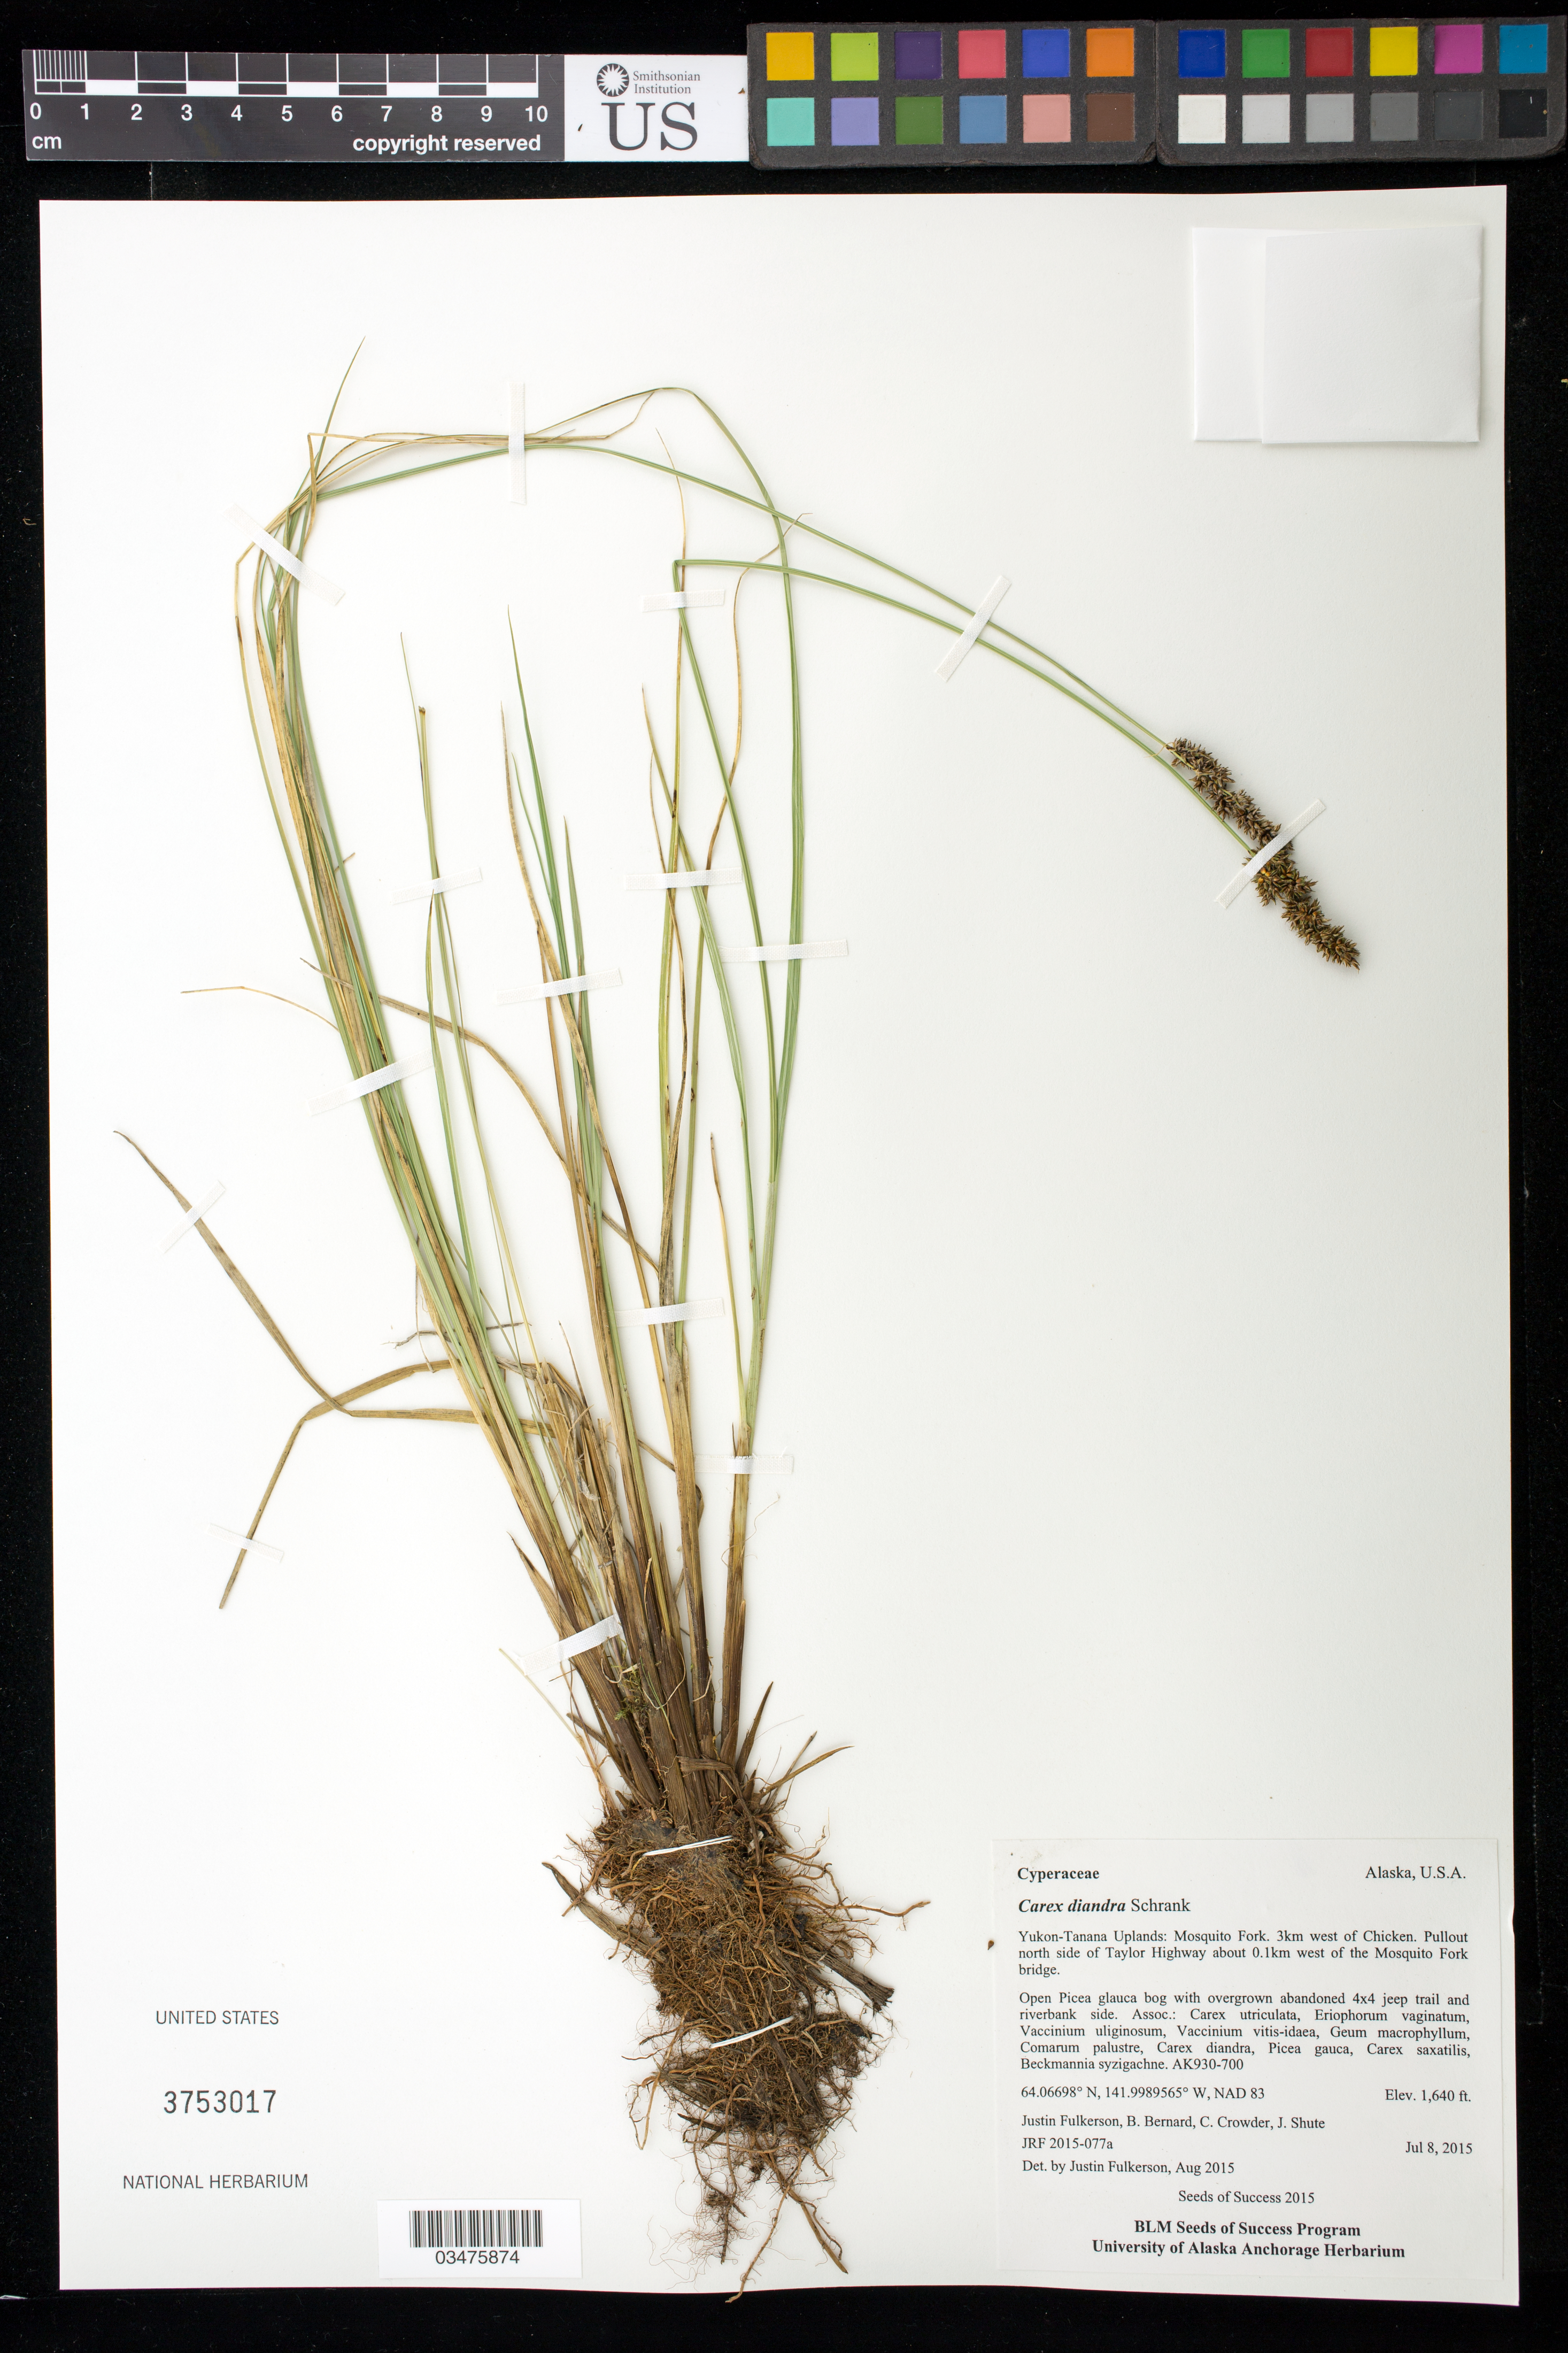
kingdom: Plantae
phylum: Tracheophyta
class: Liliopsida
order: Poales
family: Cyperaceae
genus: Carex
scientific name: Carex diandra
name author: Schrank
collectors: J. Fulkerson, C. Crowder, J. Shute & B. Bernard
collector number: AK930-700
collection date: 2015-07-08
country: United States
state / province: Alaska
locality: Yukon-Tanana Uplands, Mosquito Fork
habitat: Open Picea glauca bog with overgrown abandoned 4X4 jeep trail and riverbak side.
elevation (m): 500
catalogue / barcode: US 3753017